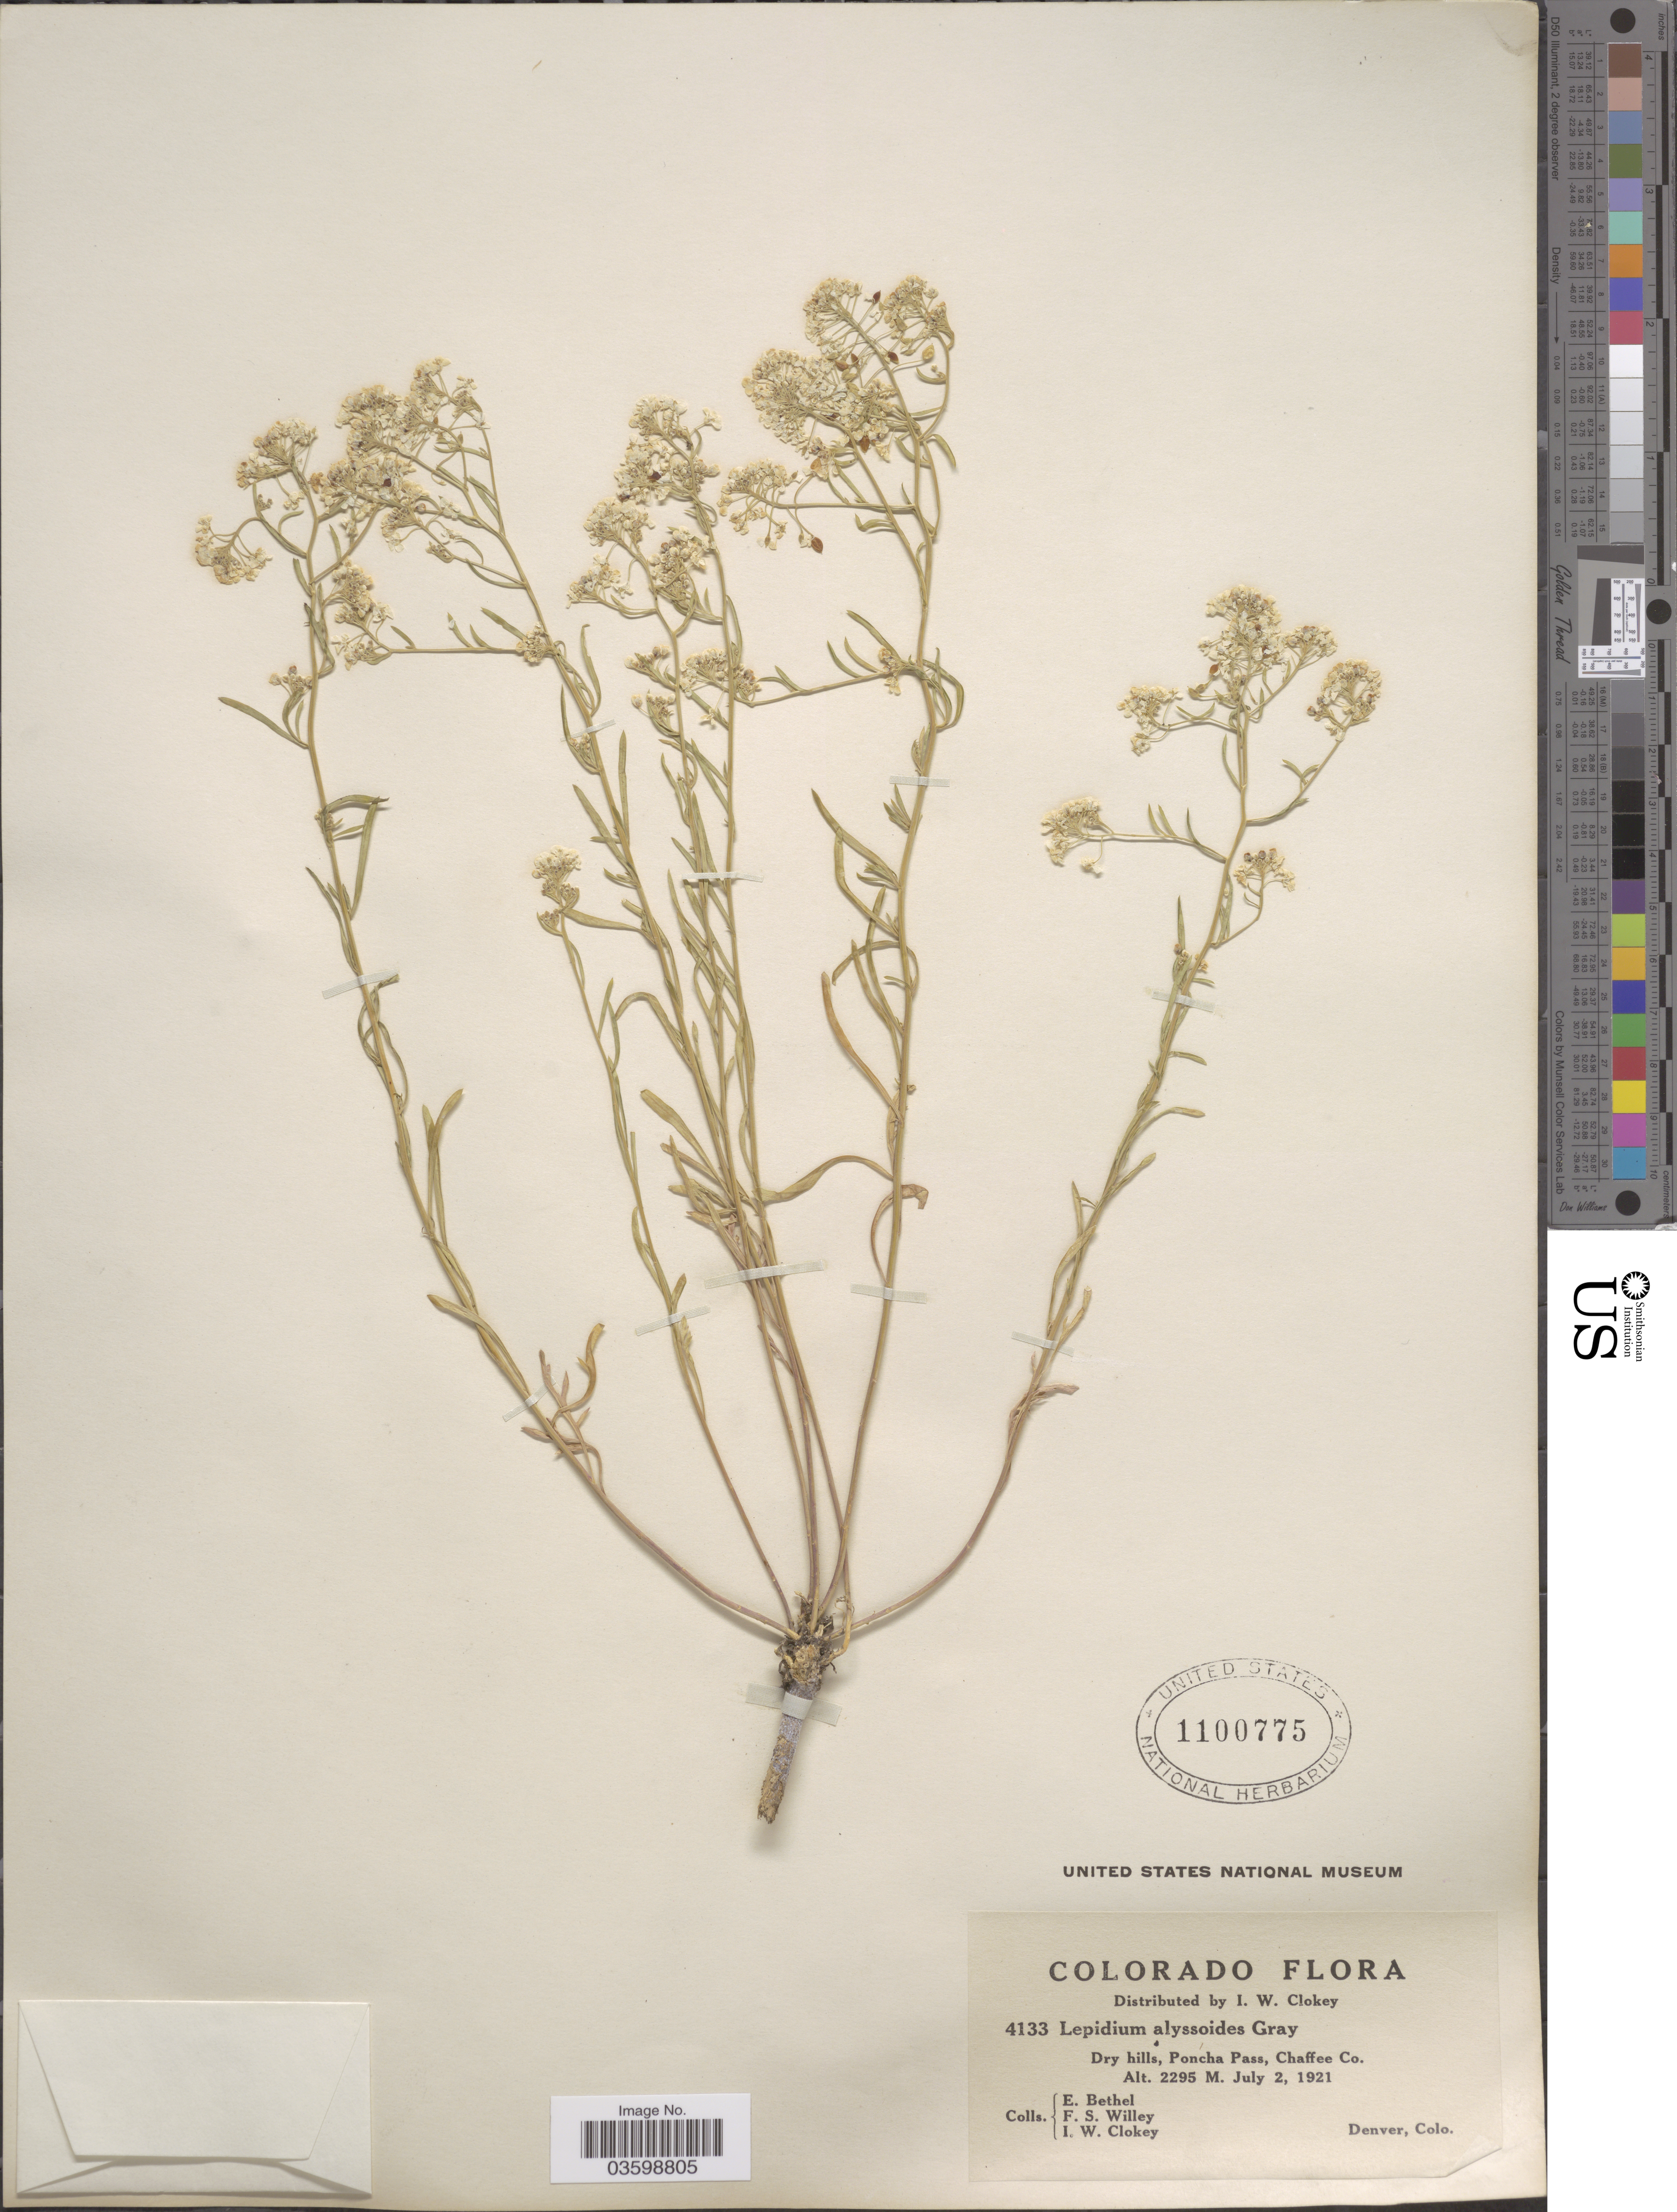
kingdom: Plantae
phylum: Tracheophyta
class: Magnoliopsida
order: Brassicales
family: Brassicaceae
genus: Lepidium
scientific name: Lepidium montanum var. alyssoides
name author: (A. Gray) M.E. Jones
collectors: E. Bethel, F. Willey & I. W. Clokey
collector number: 4133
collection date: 1921-07-02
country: United States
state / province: Colorado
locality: Dry hills, Poncha Pass, Chaffee Co.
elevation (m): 2295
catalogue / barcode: US 1100775